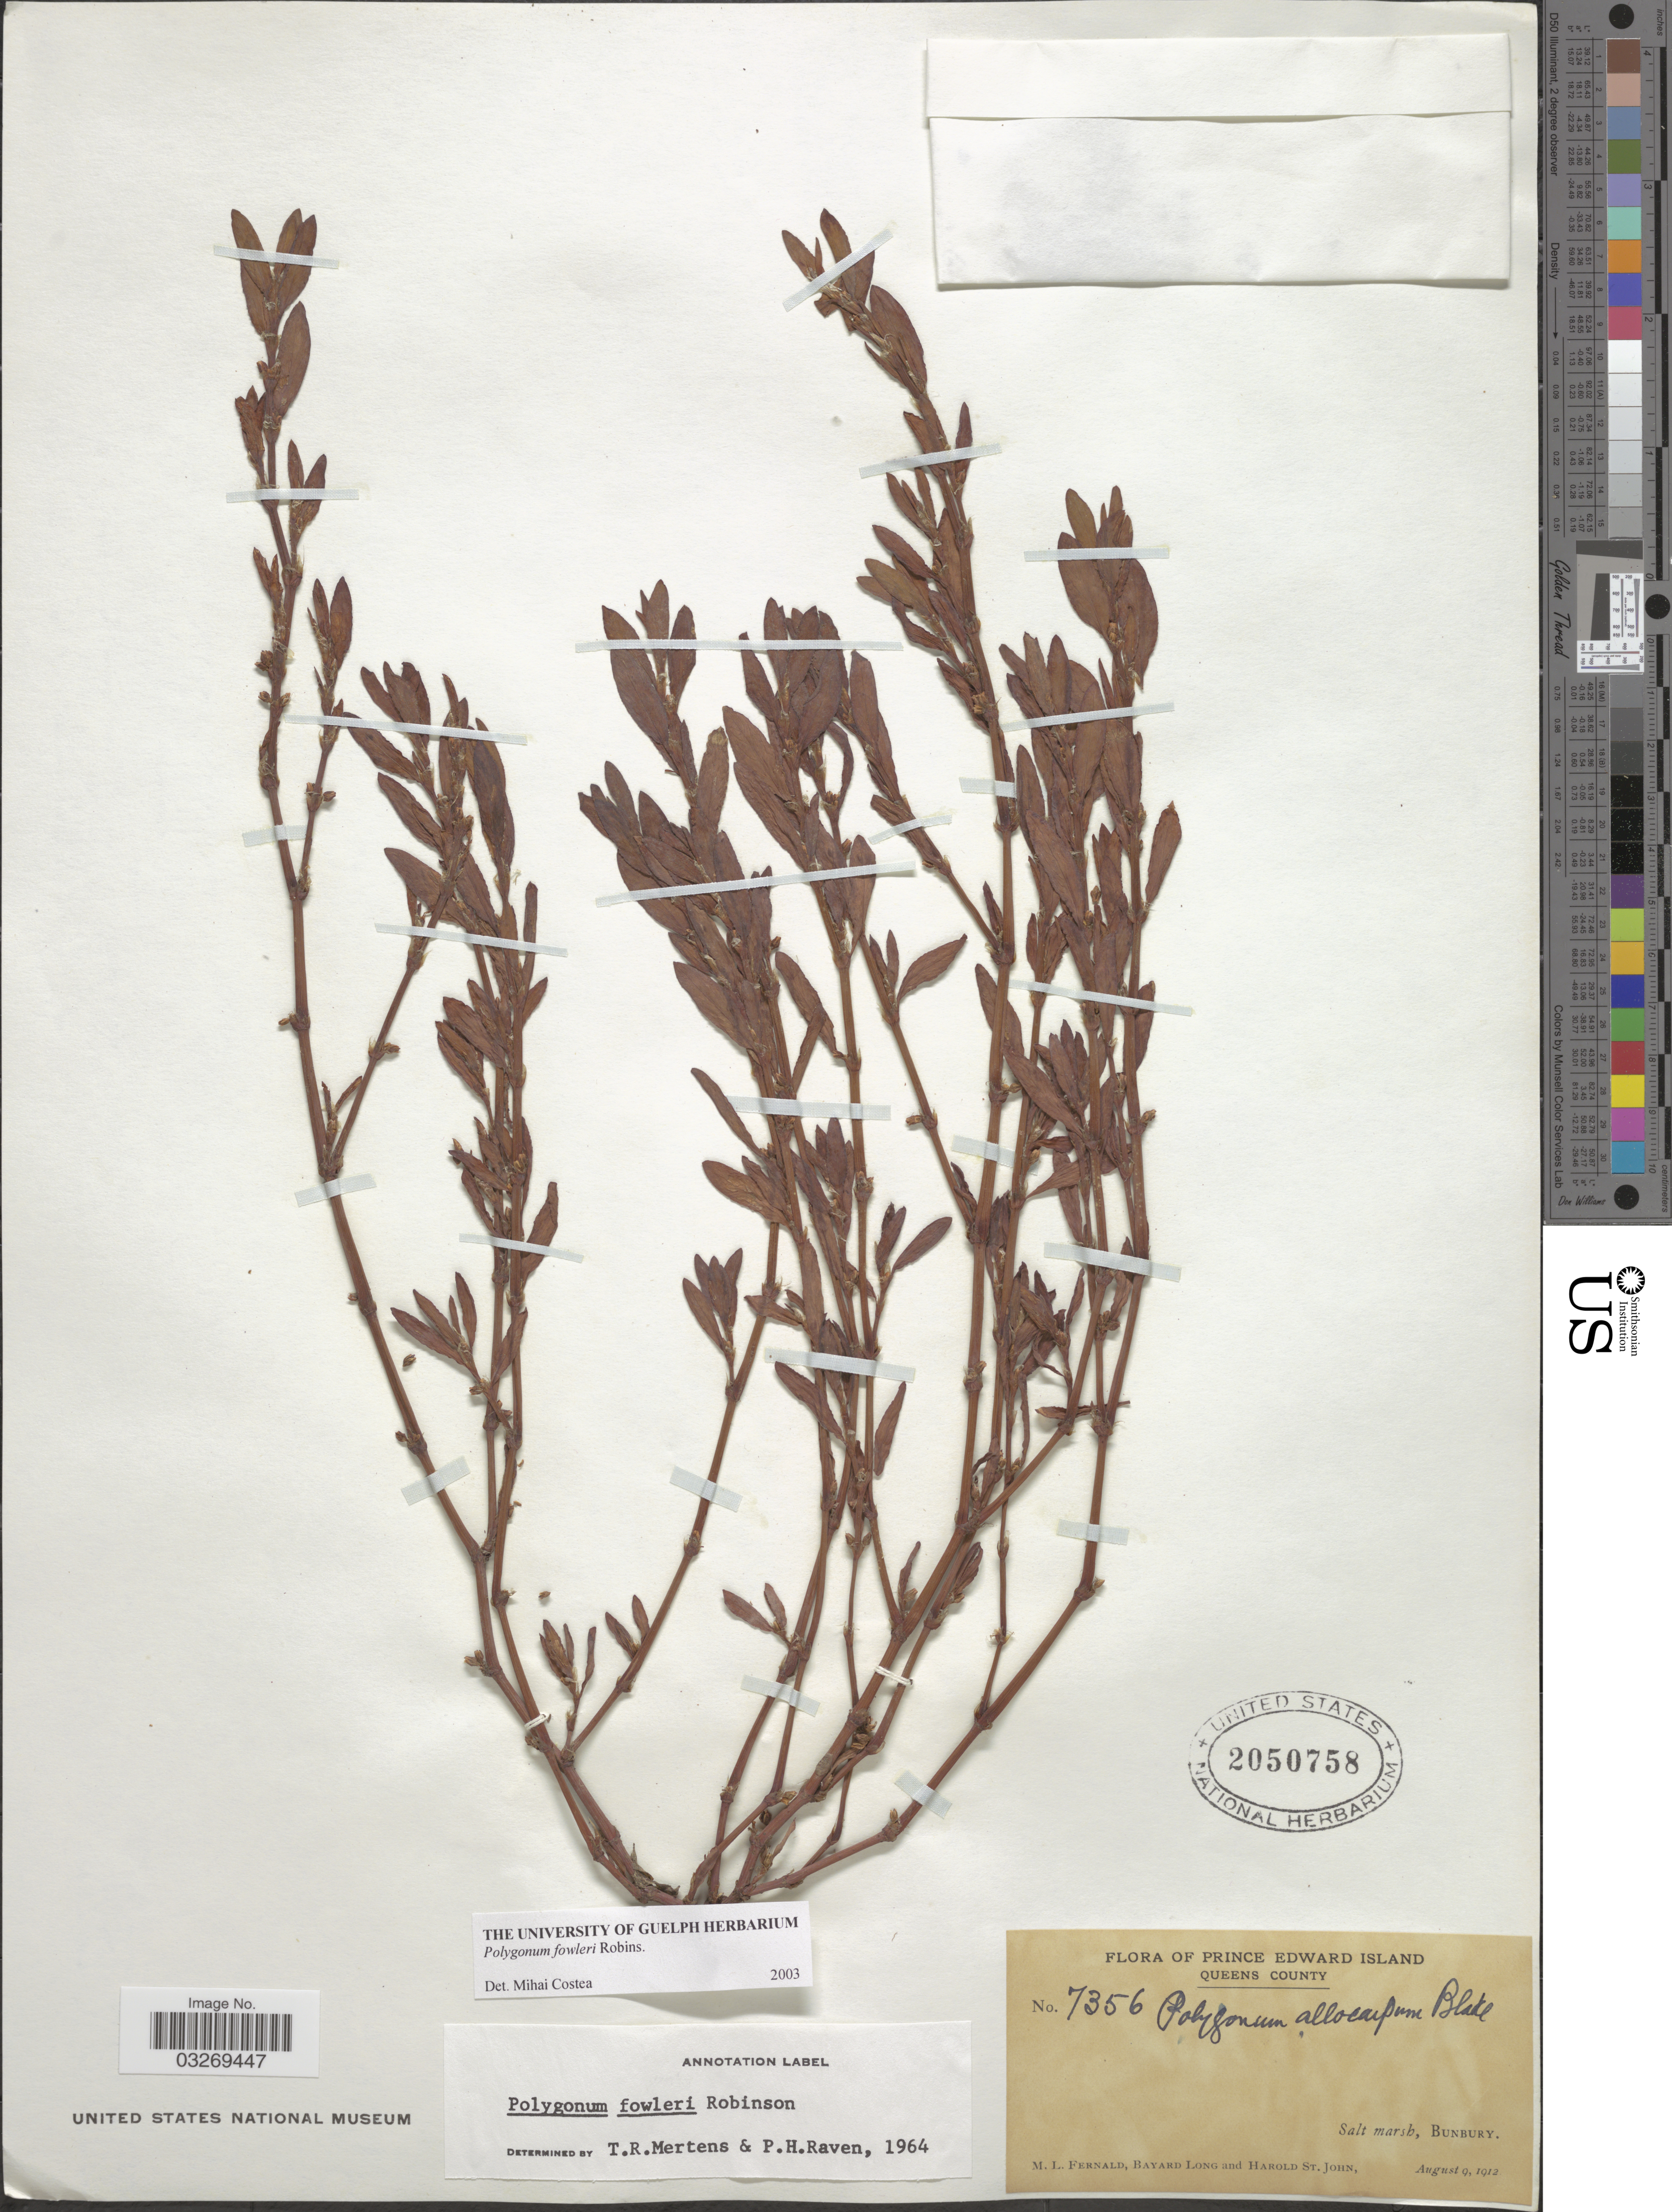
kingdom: Plantae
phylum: Tracheophyta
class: Magnoliopsida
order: Caryophyllales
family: Polygonaceae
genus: Polygonum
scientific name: Polygonum fowleri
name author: B.L. Rob.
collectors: M. L. Fernald, B. Long & H. St. John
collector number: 7356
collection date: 1912-08-09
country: Canada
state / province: Prince Edward Island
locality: Queens County, Salt marsh, Bunbury.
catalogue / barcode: US 2050758